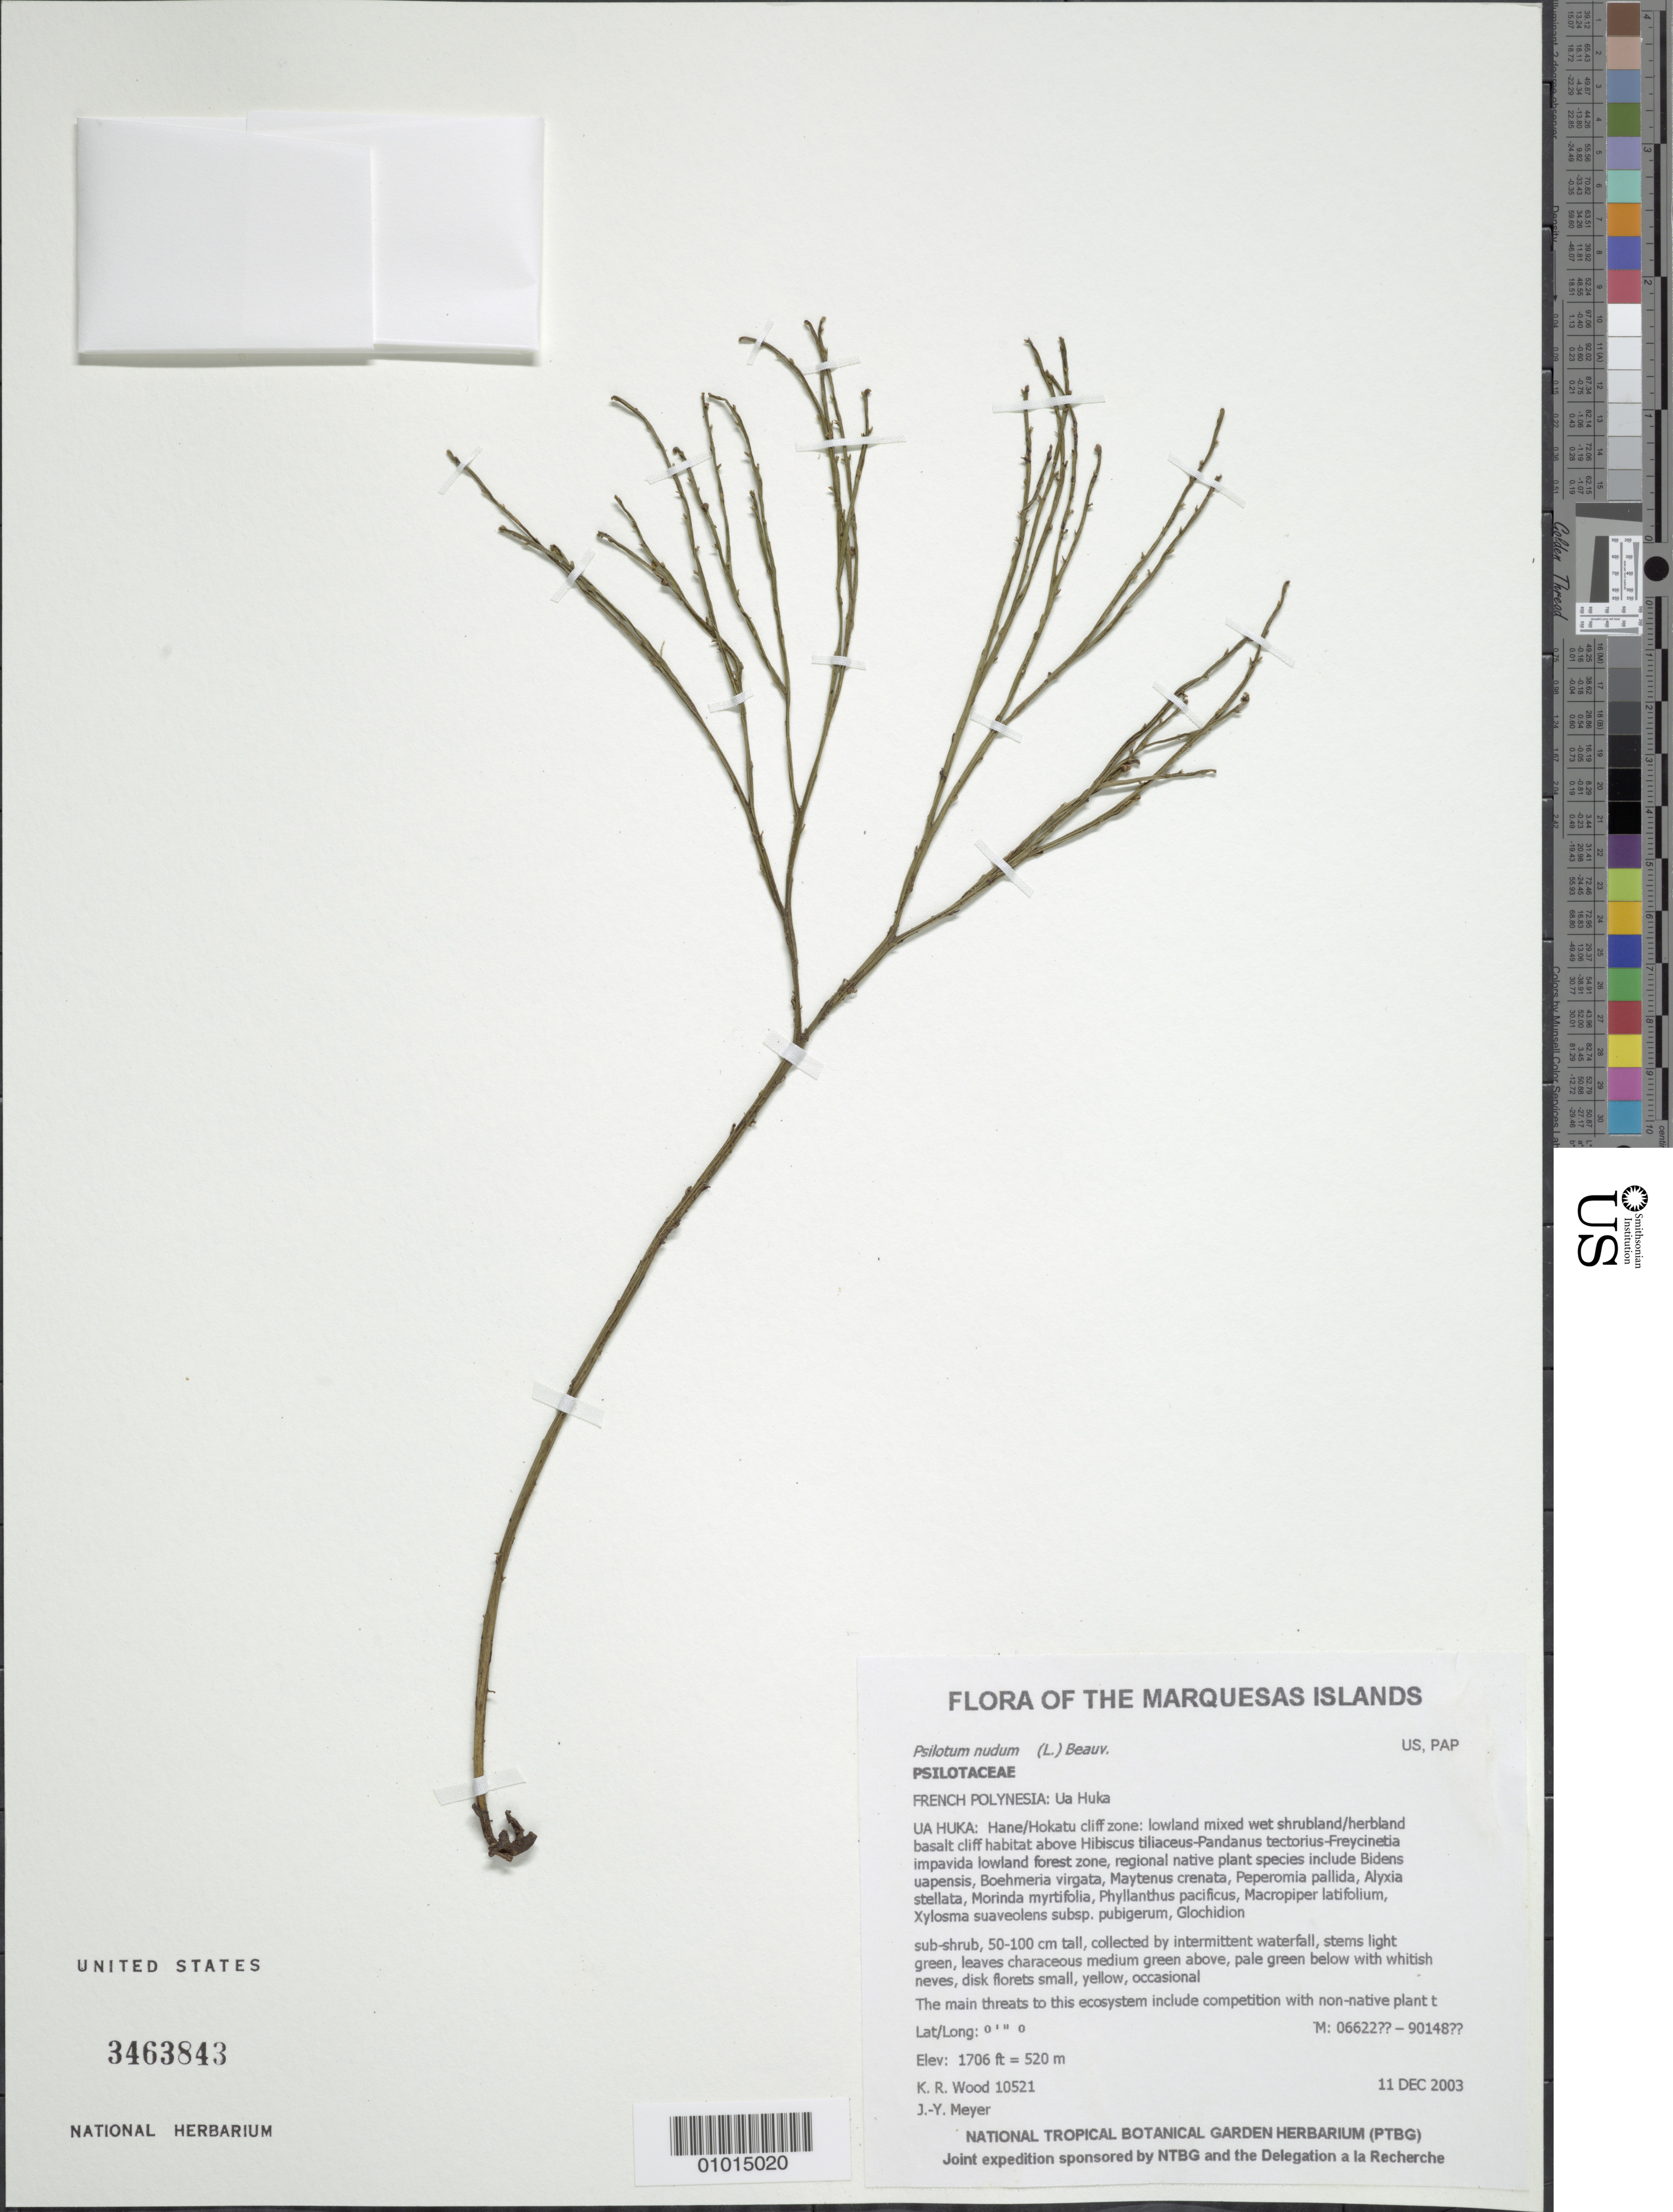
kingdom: Plantae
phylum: Tracheophyta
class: Polypodiopsida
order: Psilotales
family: Psilotaceae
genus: Psilotum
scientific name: Psilotum nudum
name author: (L.) P. Beauv.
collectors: K. R. Wood & J.-Y. Meyer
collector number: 10521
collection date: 2003-12-11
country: French Polynesia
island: Ua Huka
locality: Hane/Hokatu cliff zone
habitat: Lowland mixed wet shrubland/herbland basalt cliff habitat above Hibiscus tiliaceus - Pandanus tectorius - Freycinetia impavida lowland forest zone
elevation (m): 520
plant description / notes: Competition with non-native plant taxa such as Psidium guajava, Ageratum conyzoides, Zingiber zerumbet, Paspalum conjugatum, Coffea arabica, Oplismenus compositus, and Kyllinga brevifolia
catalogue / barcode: US 3463843